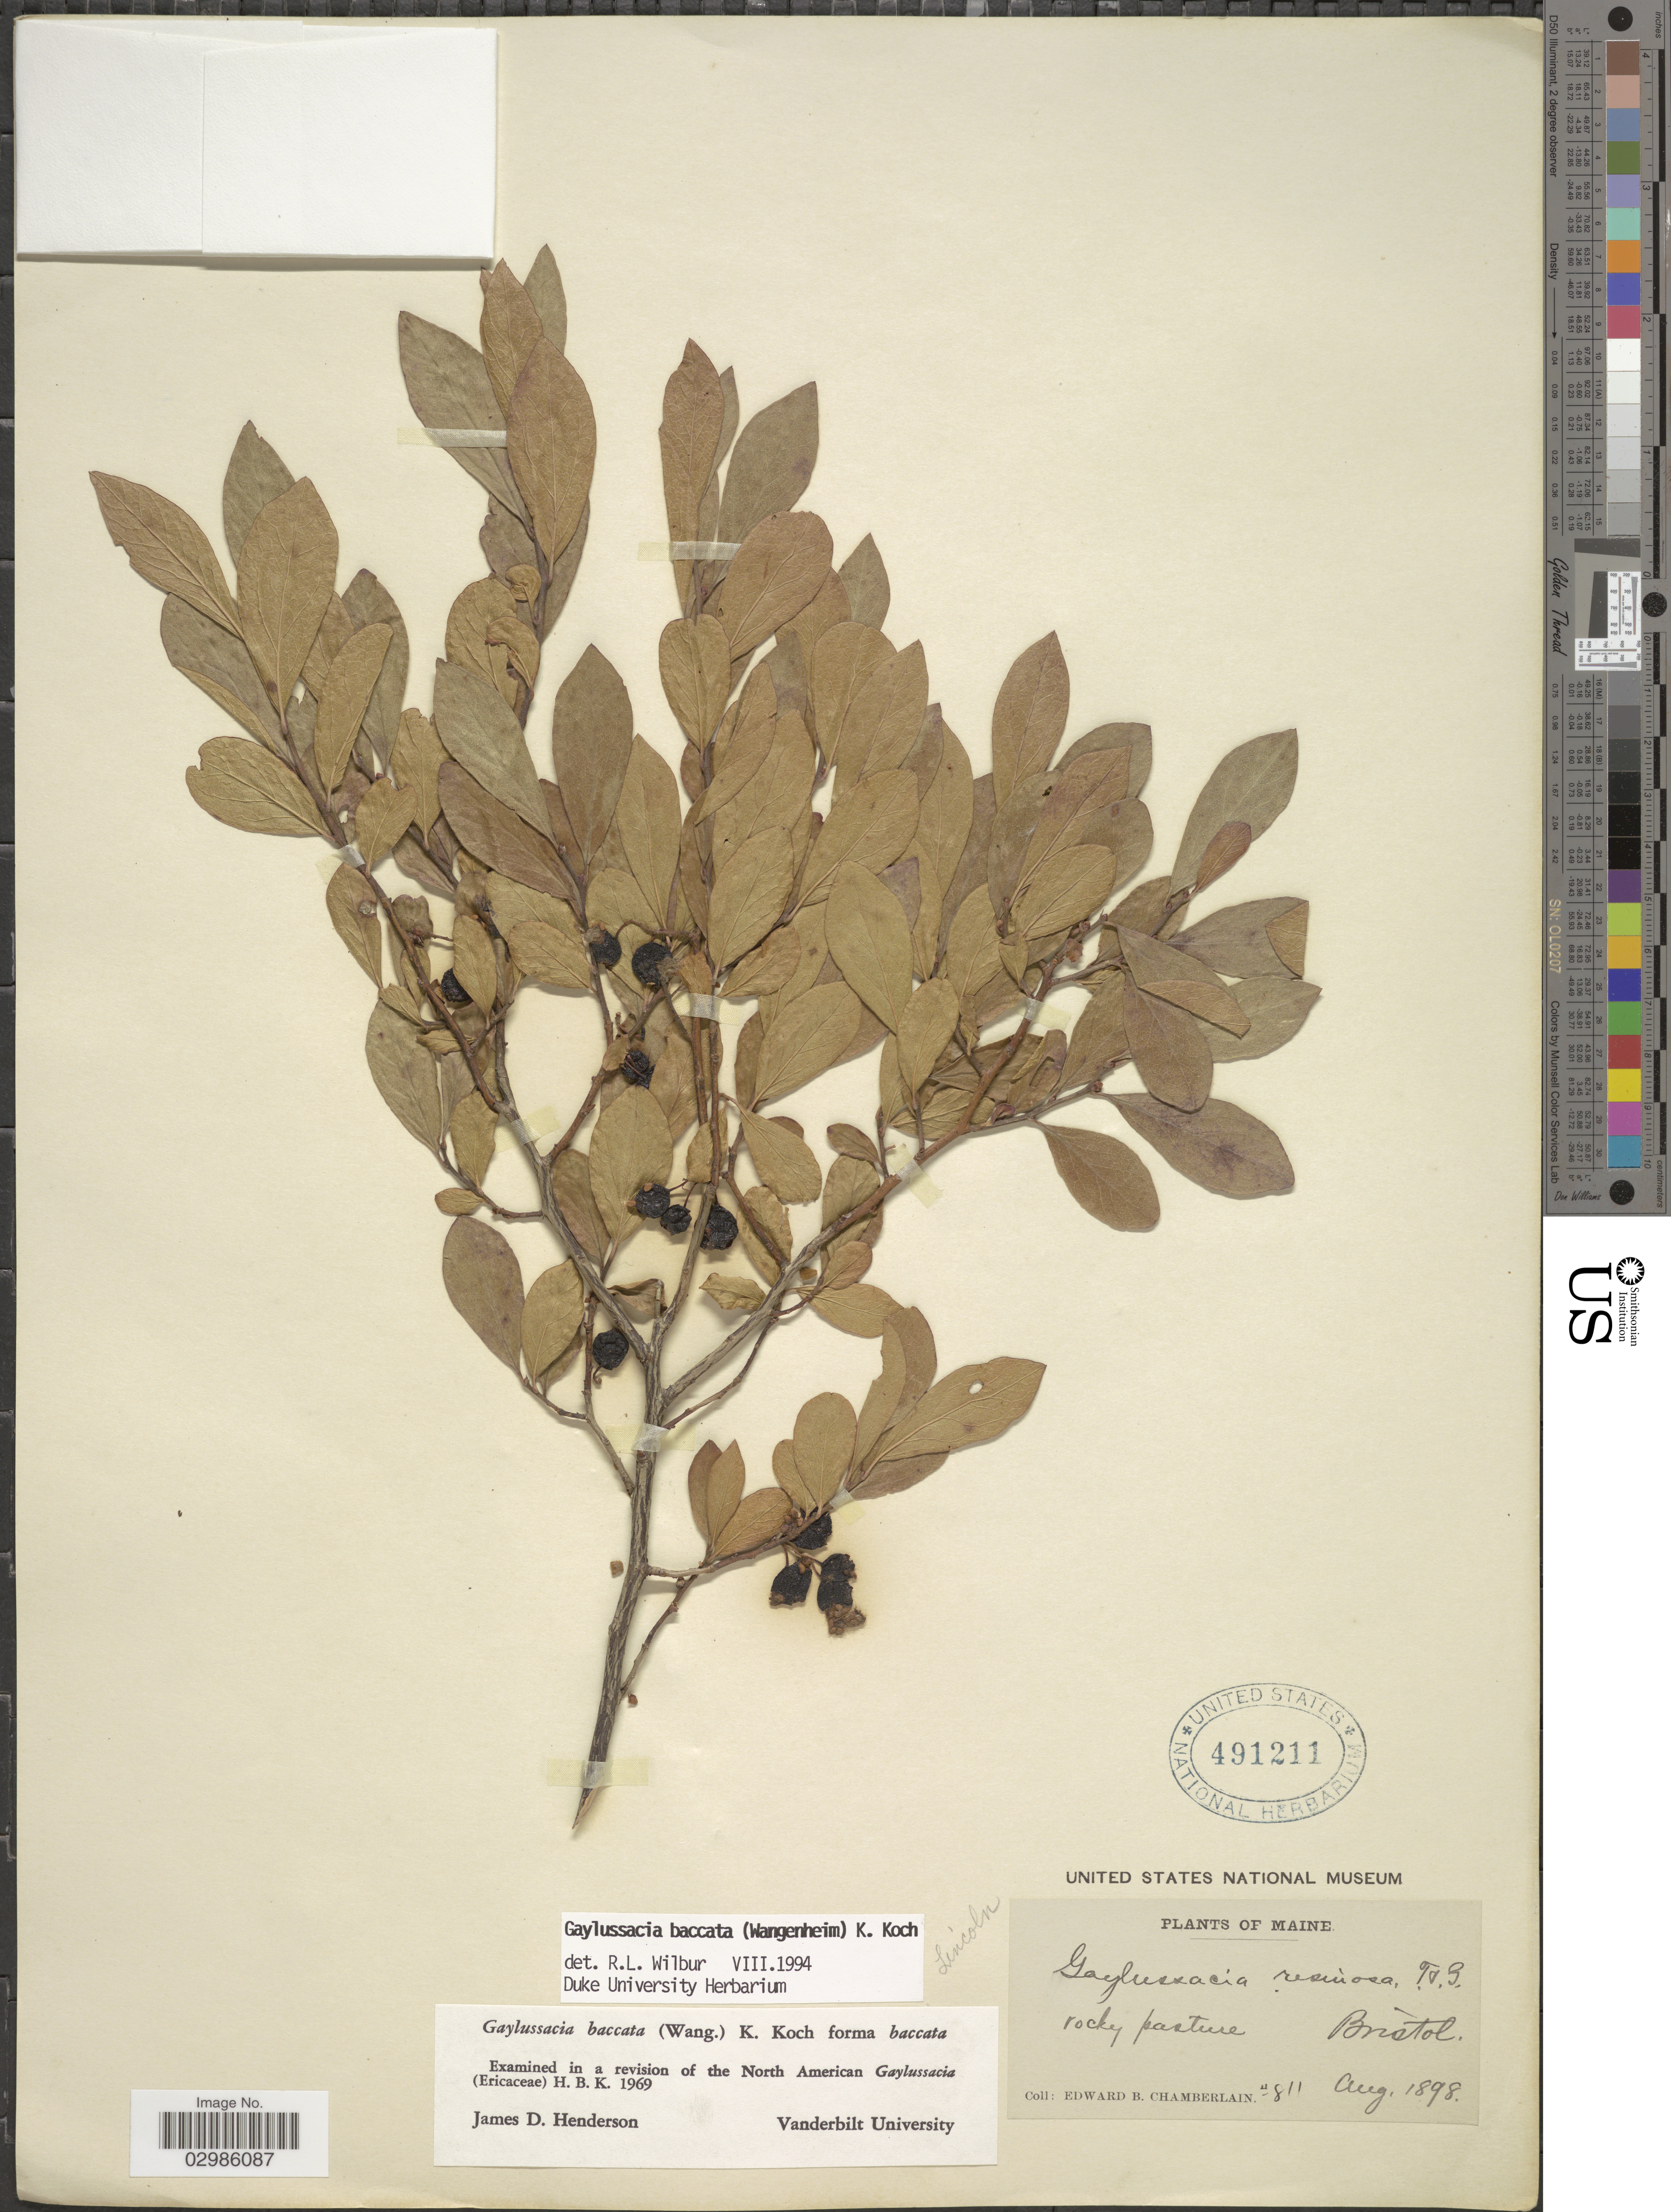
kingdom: Plantae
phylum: Tracheophyta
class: Magnoliopsida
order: Ericales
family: Ericaceae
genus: Gaylussacia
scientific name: Gaylussacia baccata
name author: (Wangenh.) K. Koch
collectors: E. Chamberlain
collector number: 811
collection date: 1898-08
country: United States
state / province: Maine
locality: Lincoln. Rocky pasture. Bristol.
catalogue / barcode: US 491211